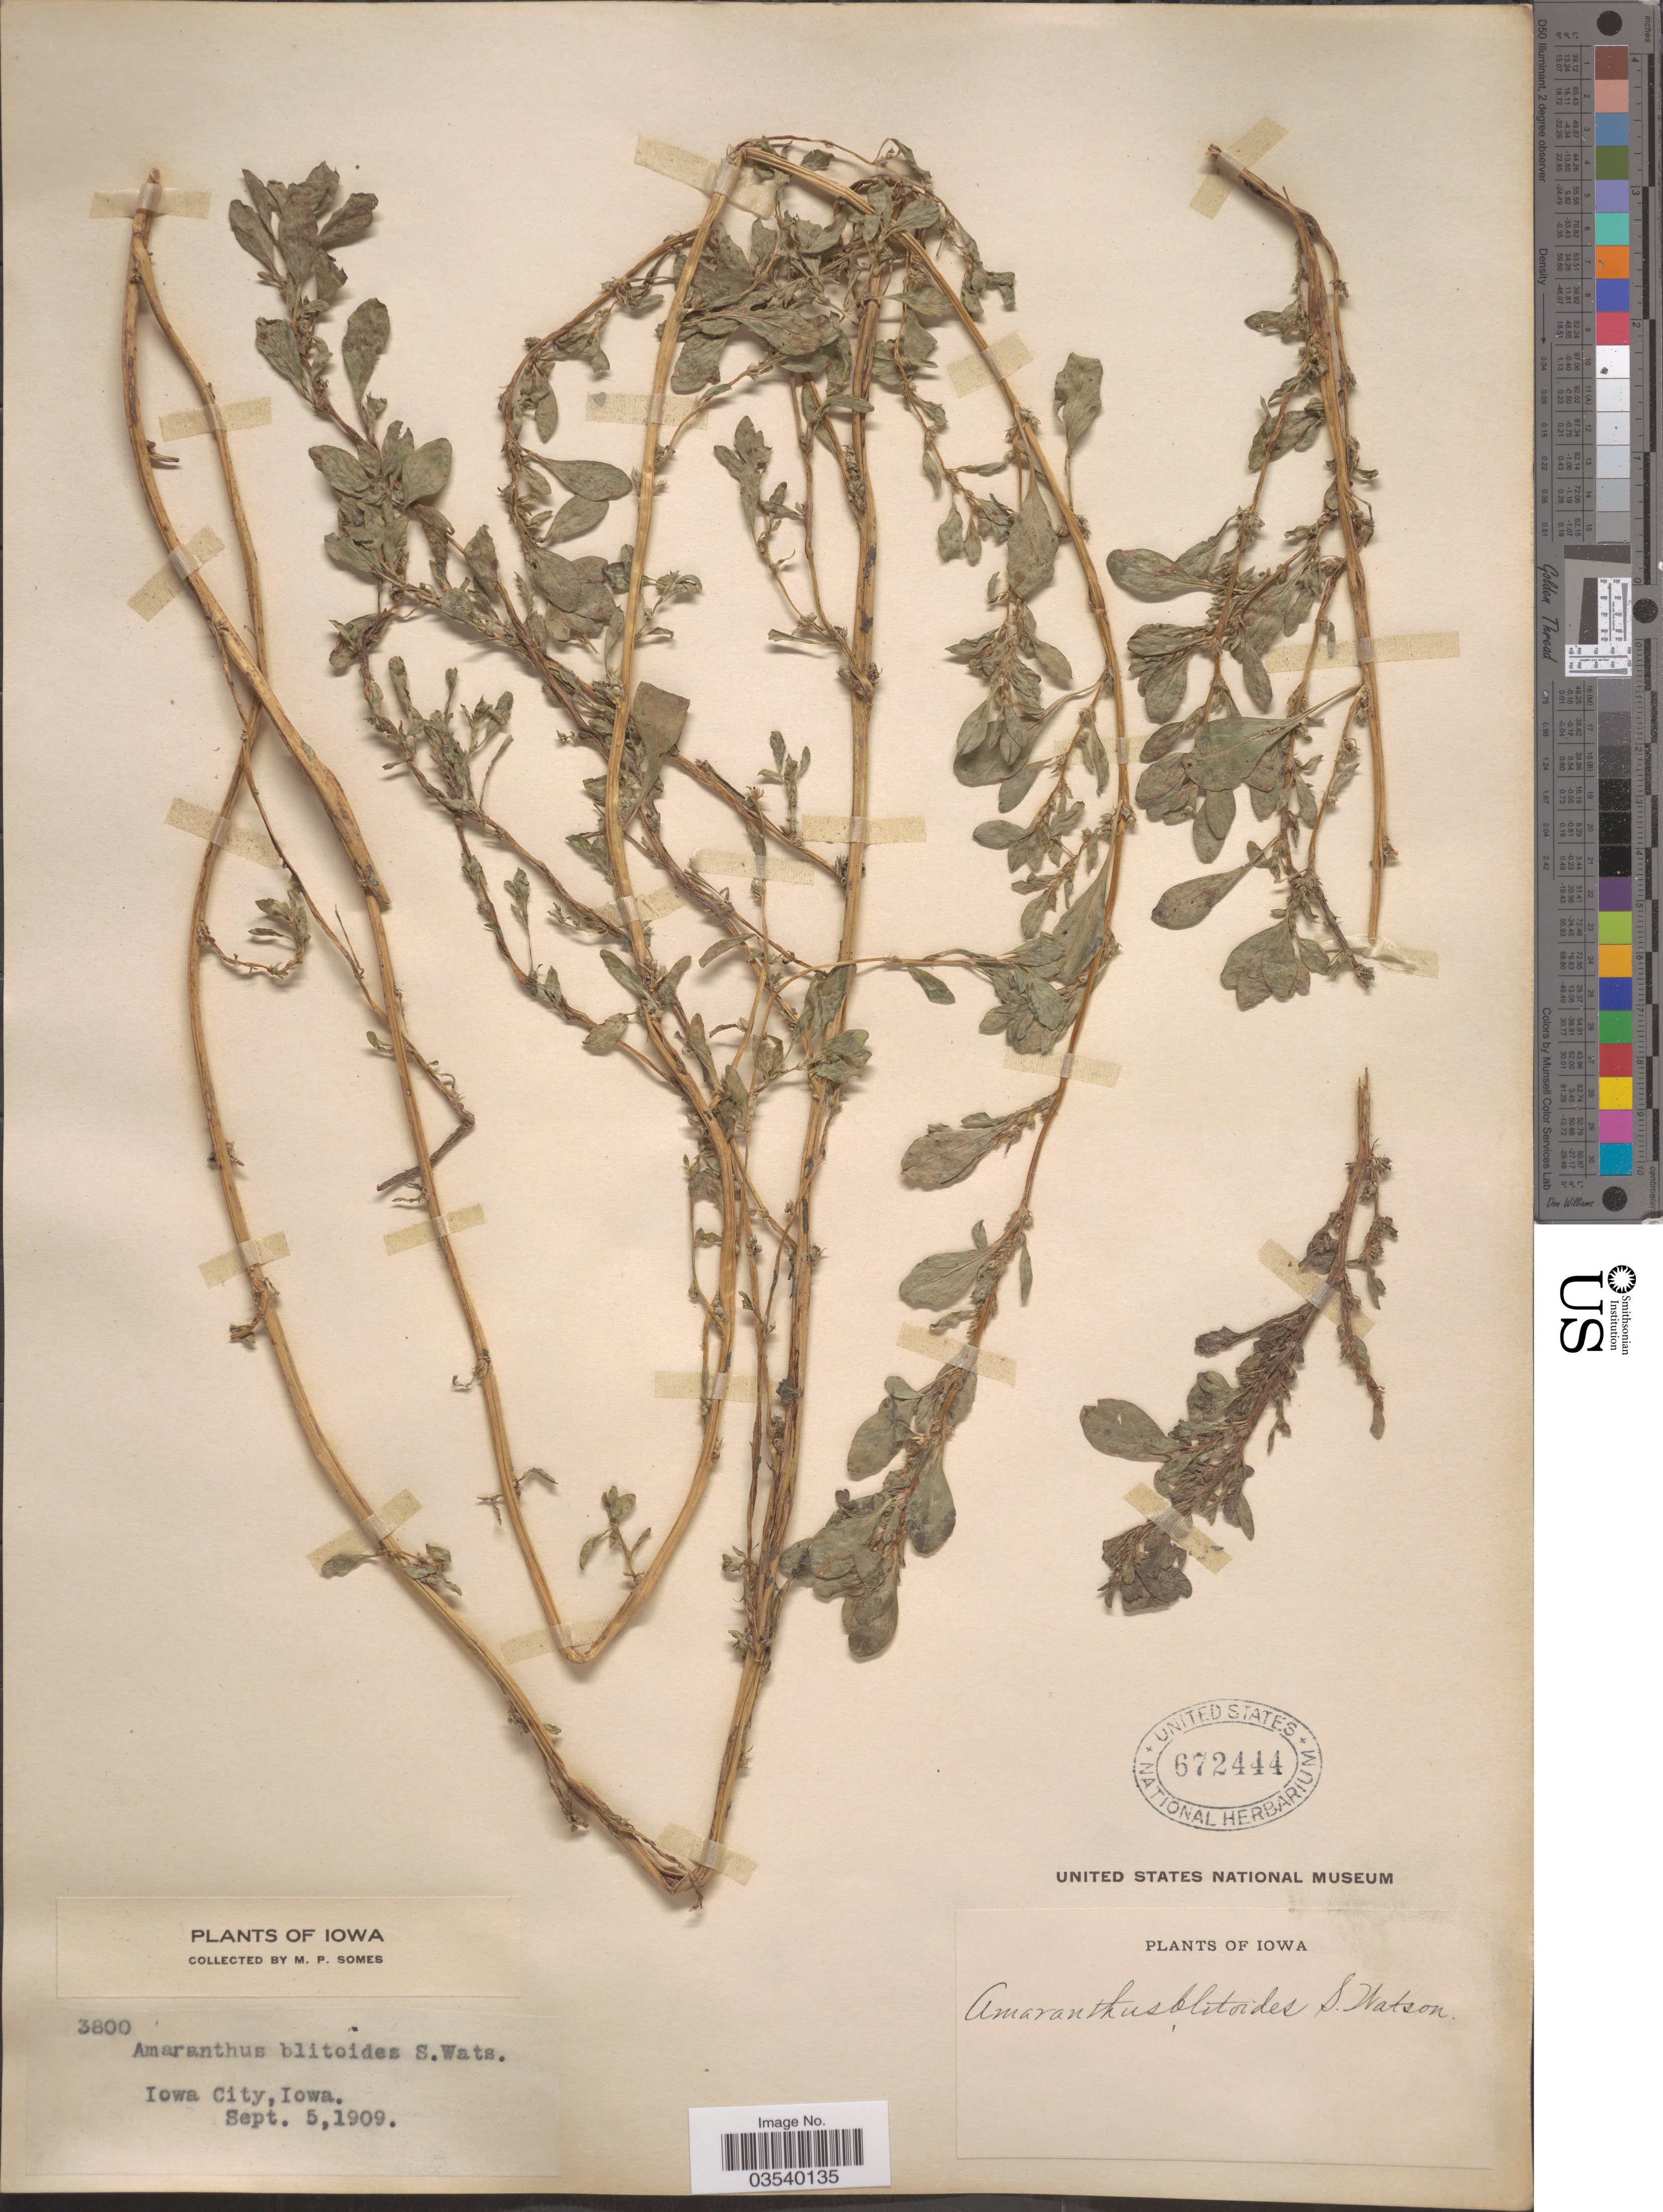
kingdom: Plantae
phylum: Tracheophyta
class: Magnoliopsida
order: Caryophyllales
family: Amaranthaceae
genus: Amaranthus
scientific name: Amaranthus blitoides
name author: S. Watson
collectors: M. Somes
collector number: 3800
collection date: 1909-09-05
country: United States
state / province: Iowa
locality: Iowa City.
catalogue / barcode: US 672444